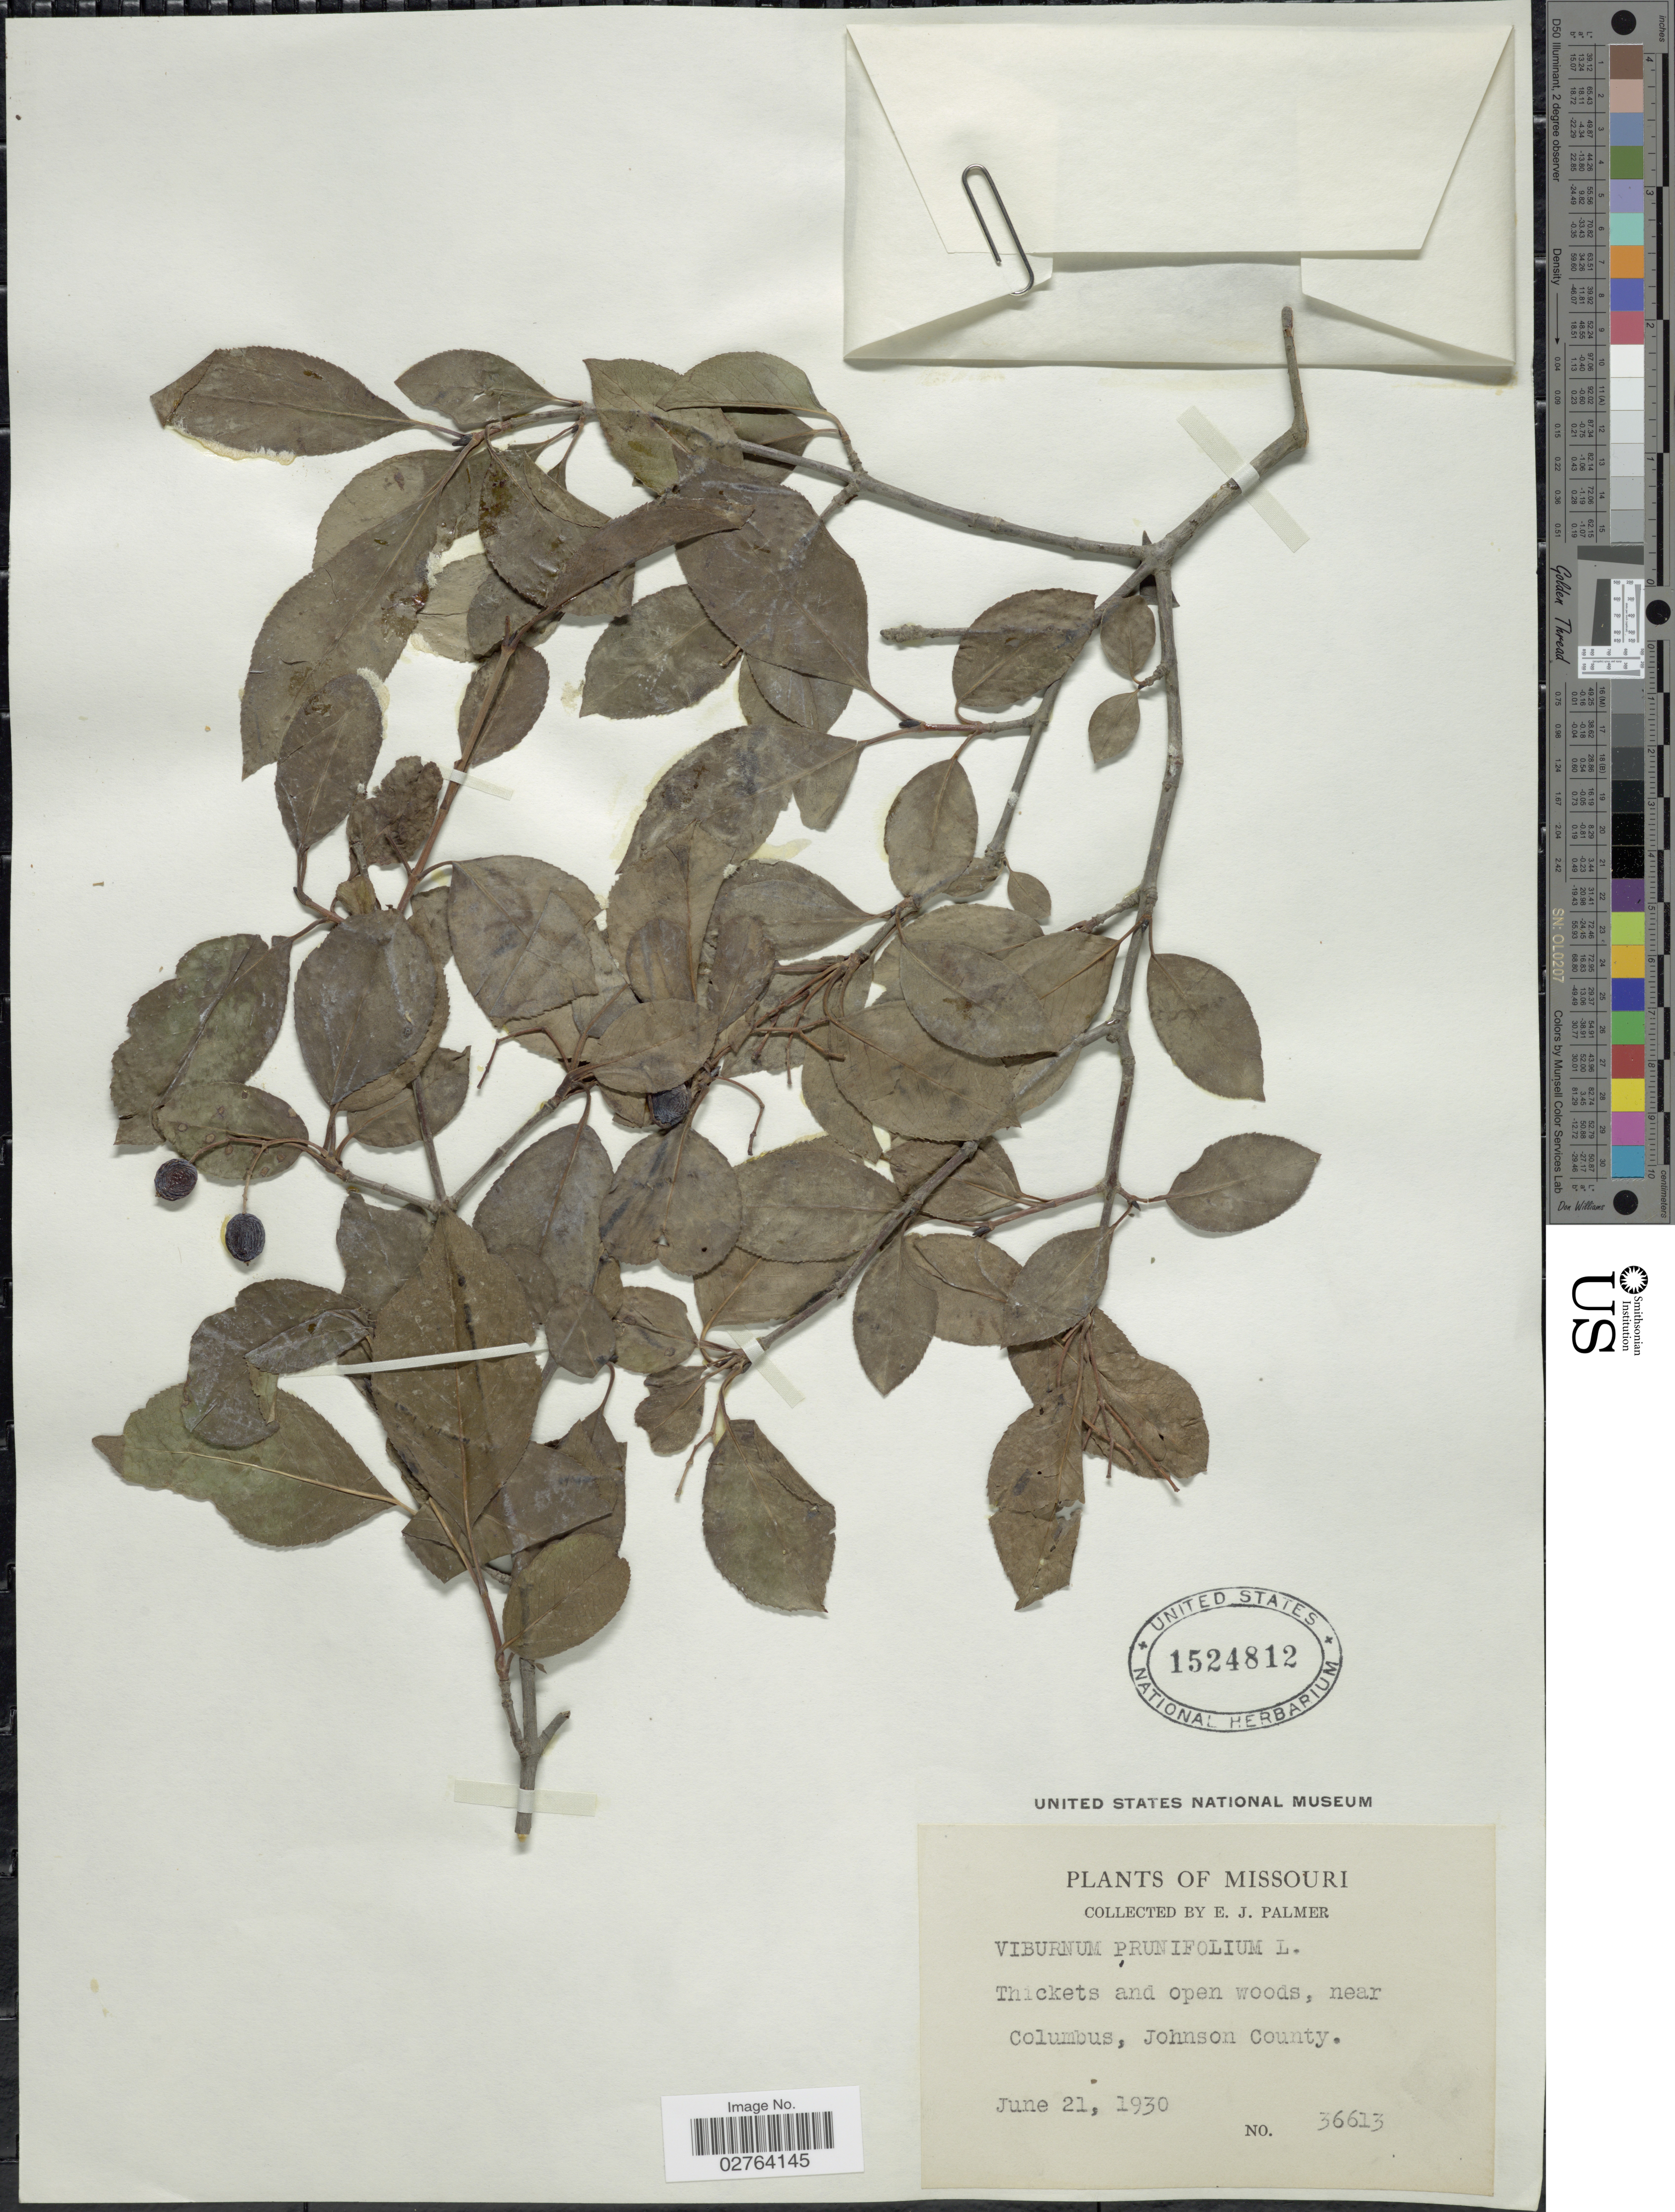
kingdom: Plantae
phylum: Tracheophyta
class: Magnoliopsida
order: Dipsacales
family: Viburnaceae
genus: Viburnum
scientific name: Viburnum prunifolium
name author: L.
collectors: E. J. Palmer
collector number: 36613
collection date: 1930-06-21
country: United States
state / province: Missouri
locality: Thickets and open woods, near Columbus, Johnson County.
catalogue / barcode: US 1524812